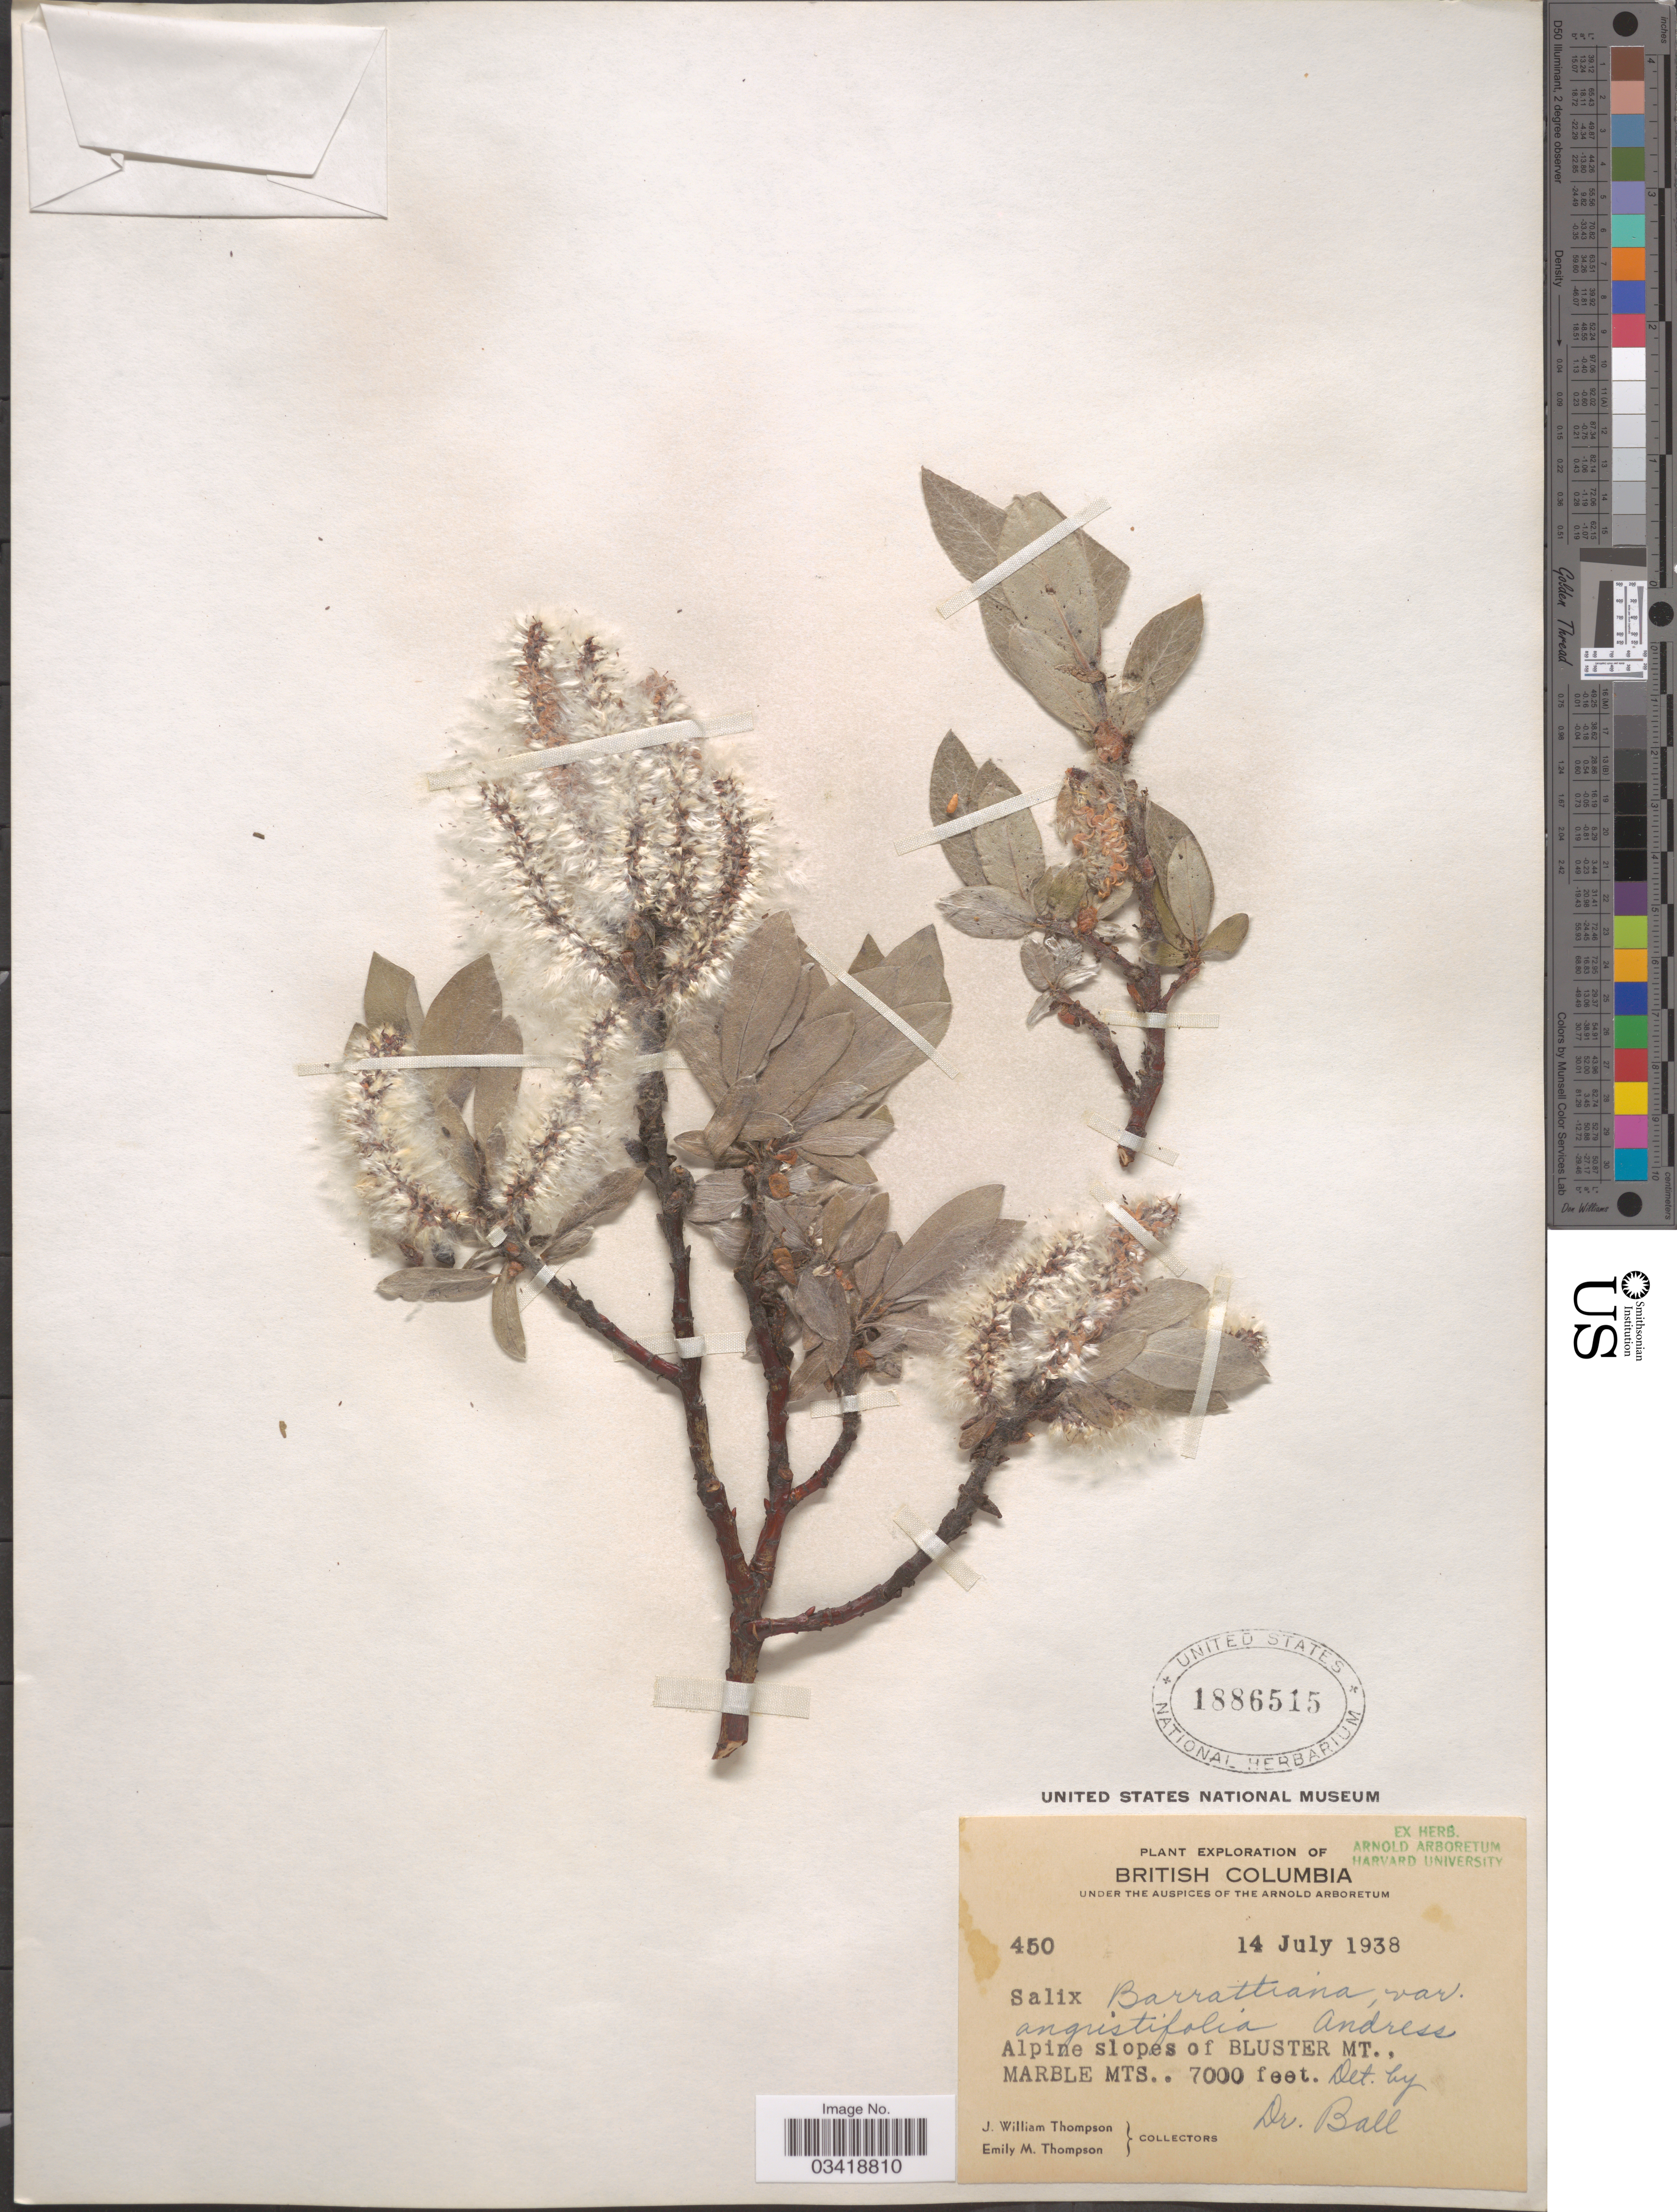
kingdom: Plantae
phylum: Tracheophyta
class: Magnoliopsida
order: Malpighiales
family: Salicaceae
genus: Salix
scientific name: Salix barrattiana var. angustifolia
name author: Andersson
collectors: J. W. Thompson & E. M. Thompson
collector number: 450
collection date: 1938-07-14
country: Canada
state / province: British Columbia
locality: Alpine slopes of Bluster Mt., Marble Mts.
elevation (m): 2134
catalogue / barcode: US 1886515